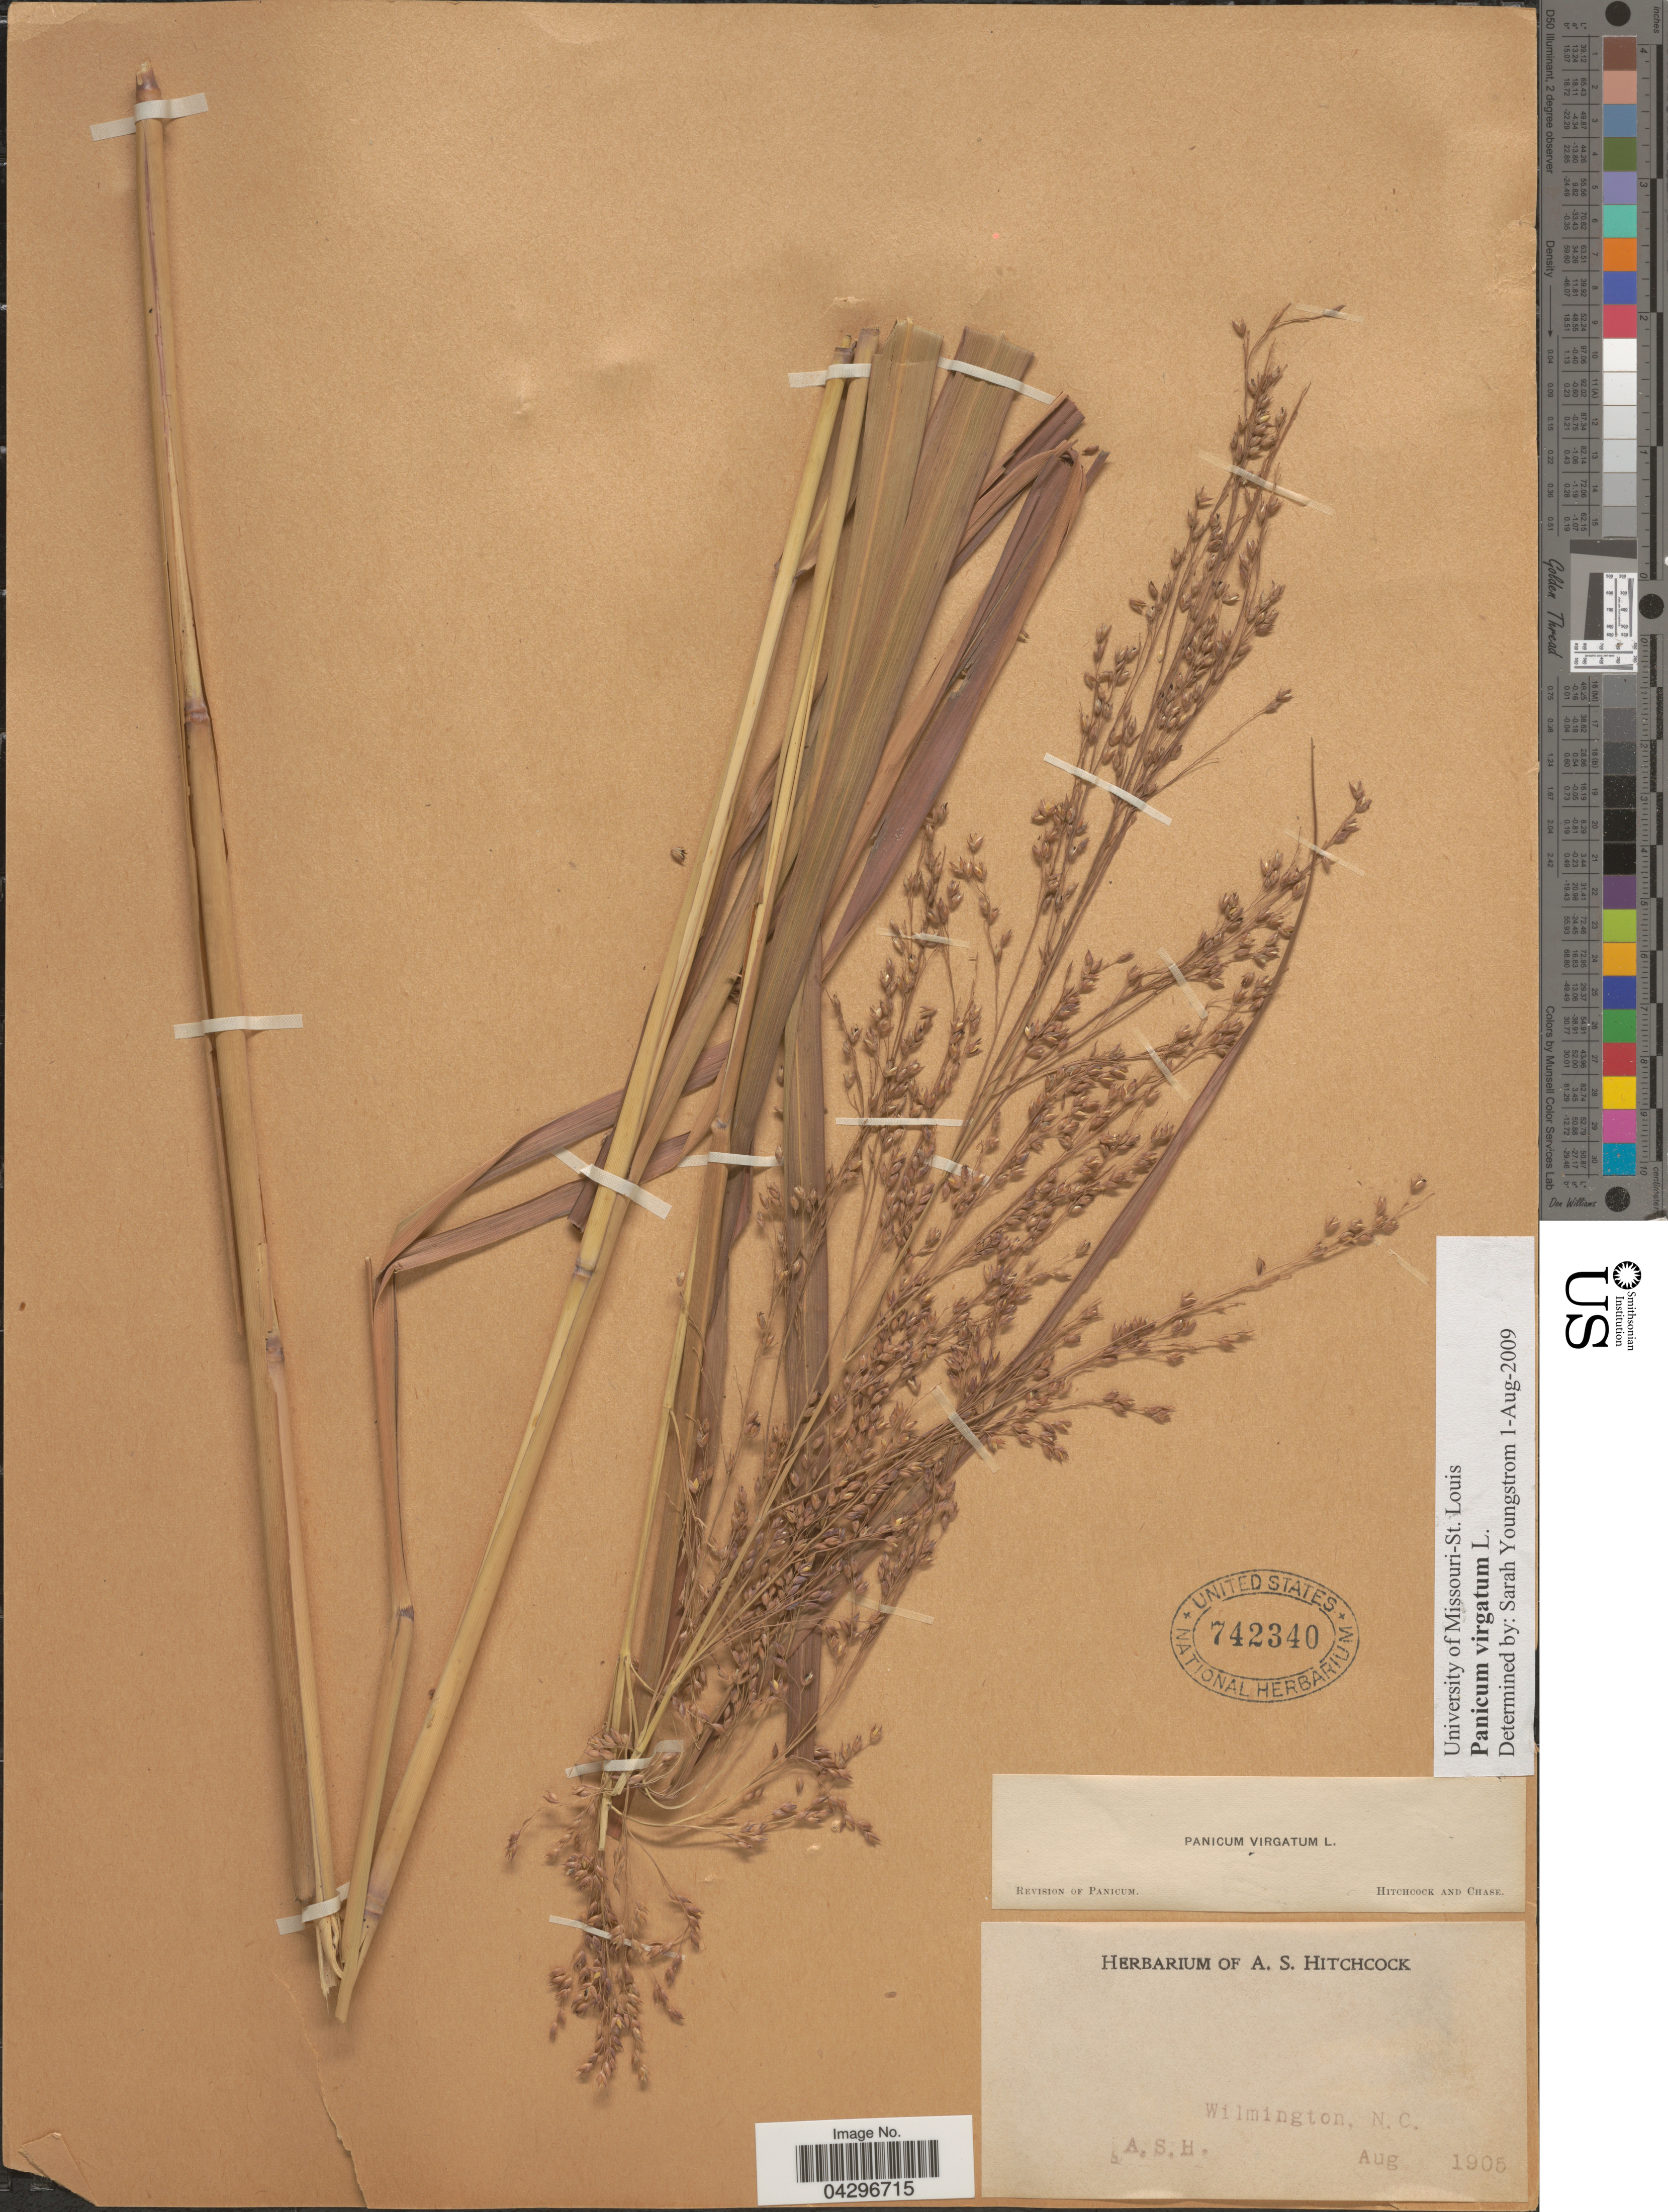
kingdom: Plantae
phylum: Tracheophyta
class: Liliopsida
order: Poales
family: Poaceae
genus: Panicum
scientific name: Panicum virgatum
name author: L.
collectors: A. S. Hitchcock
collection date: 1905-08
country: United States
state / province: North Carolina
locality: Wilmington.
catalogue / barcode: US 742340